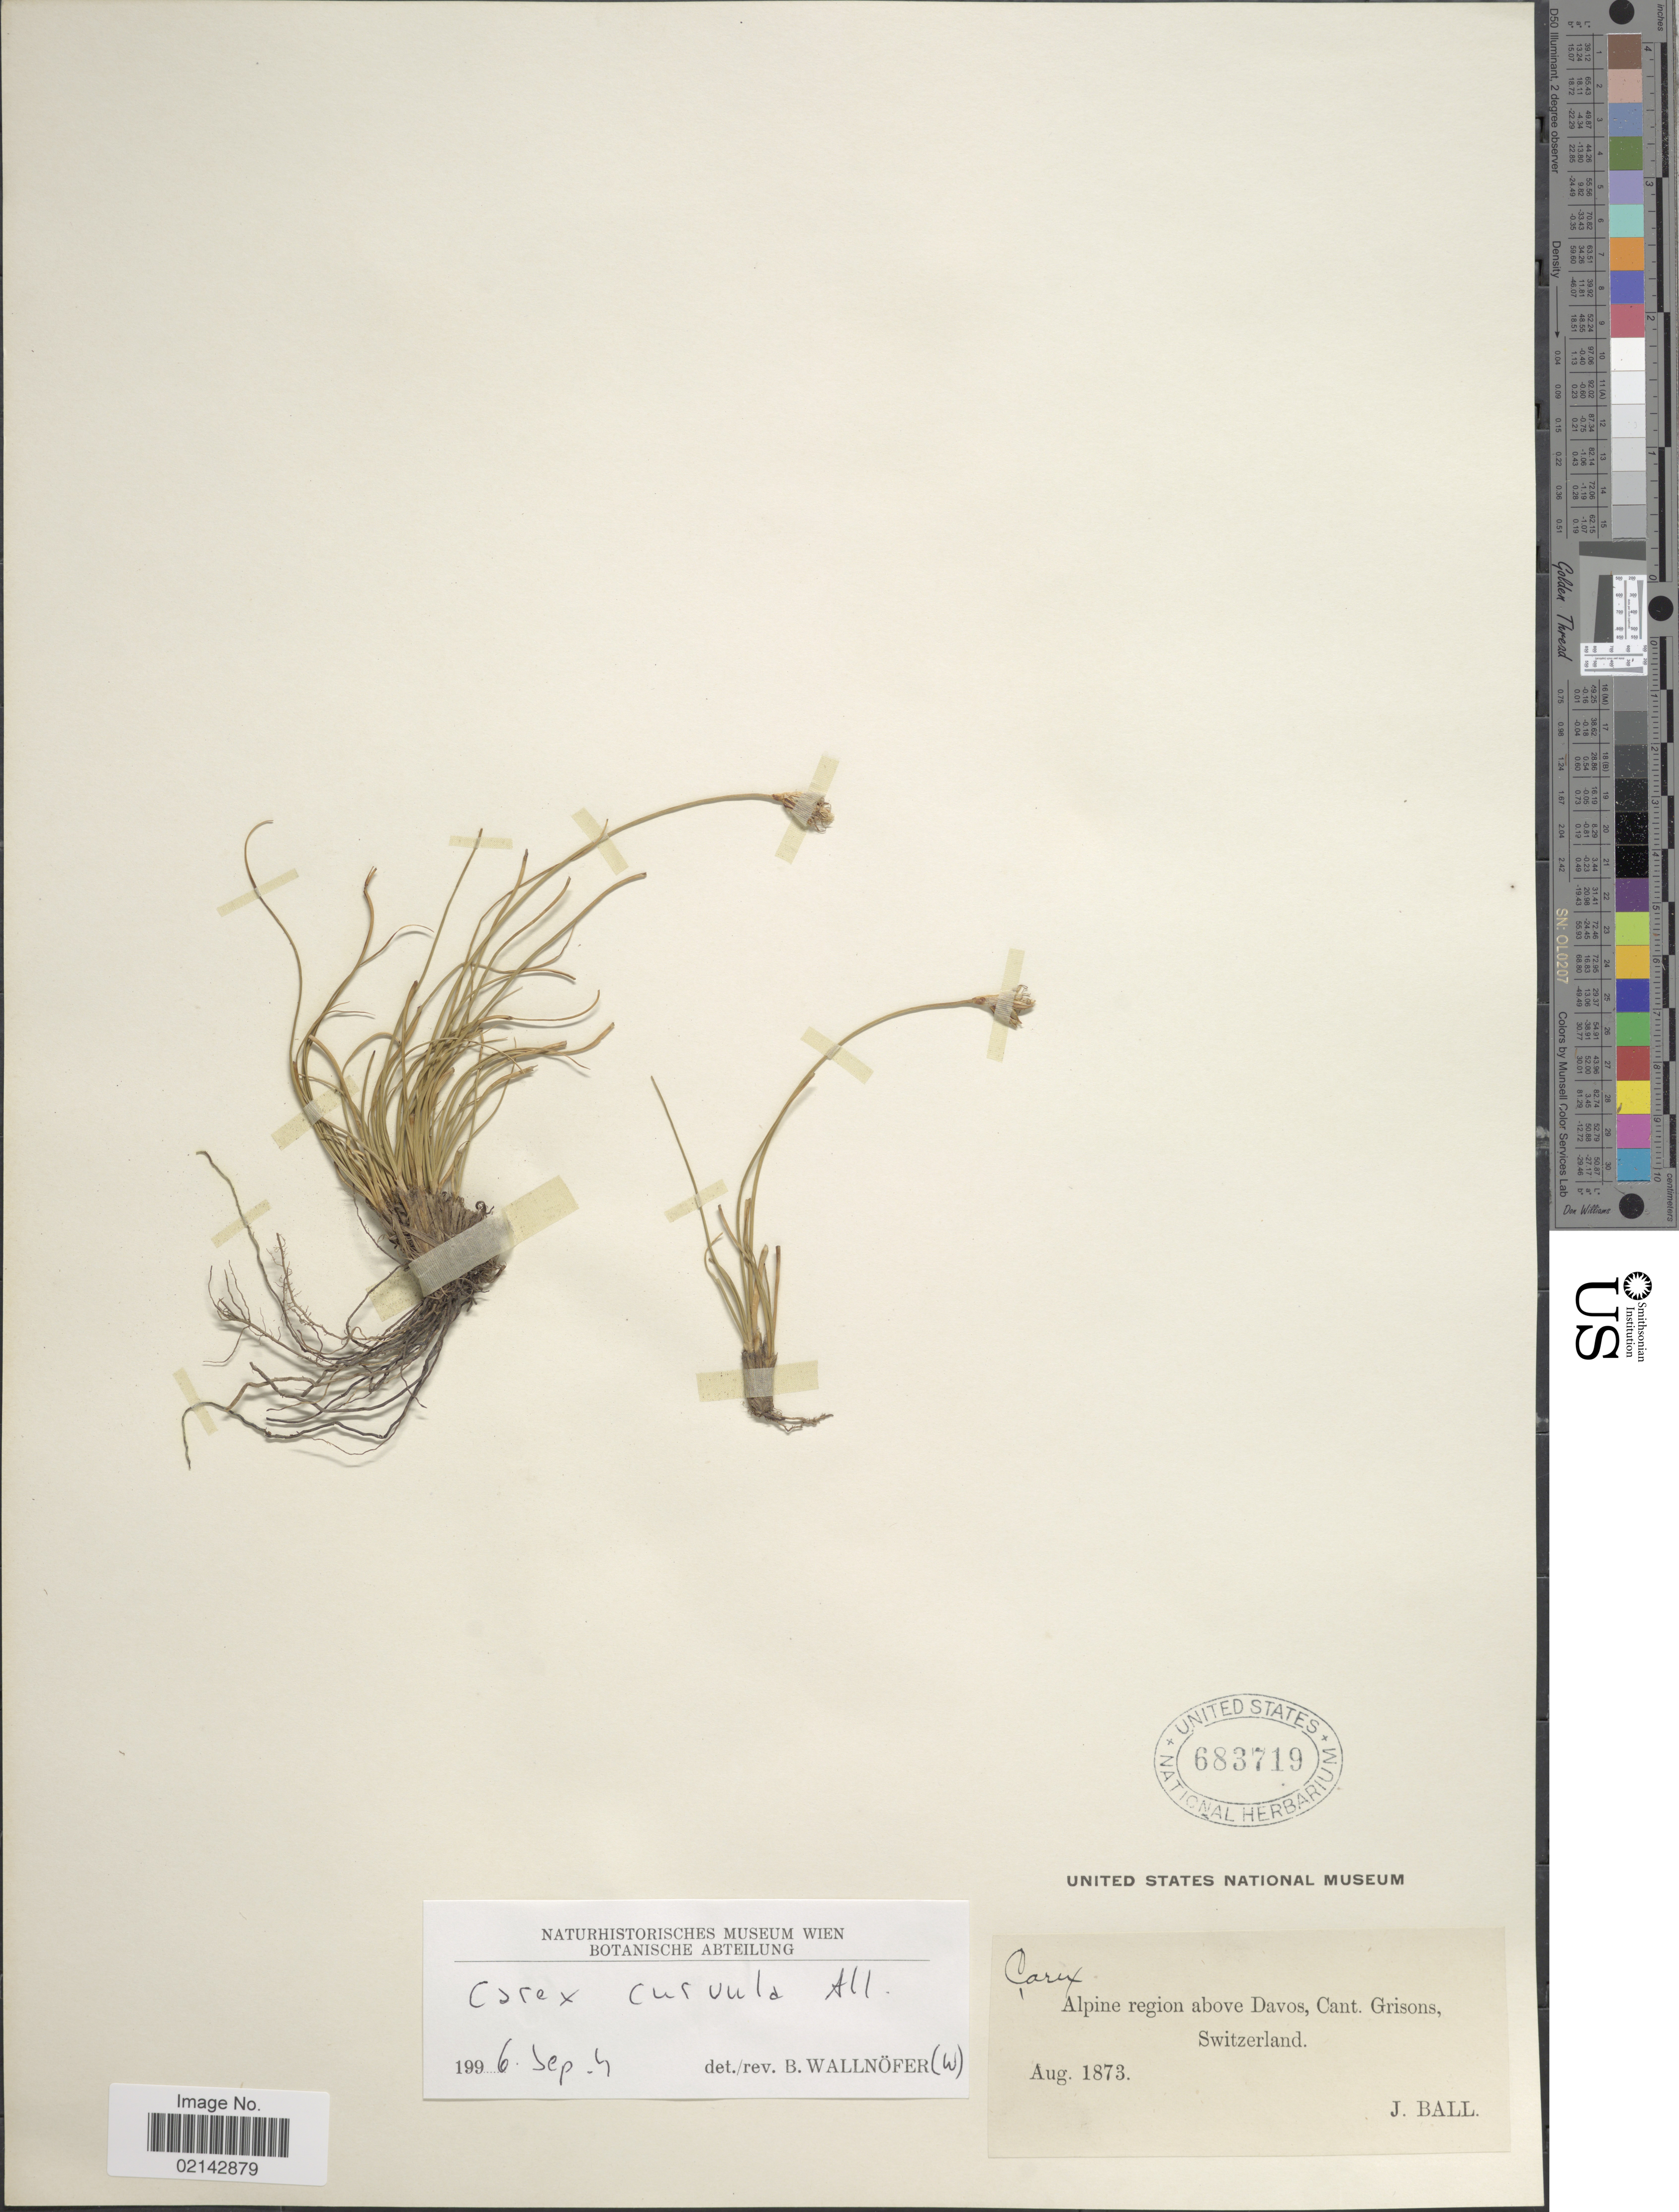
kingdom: Plantae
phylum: Tracheophyta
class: Liliopsida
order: Poales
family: Cyperaceae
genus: Carex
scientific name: Carex curvula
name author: All.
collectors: J. Ball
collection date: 1873-08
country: Switzerland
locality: Alpine region above Davos, Cant. Grisons.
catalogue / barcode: US 683719